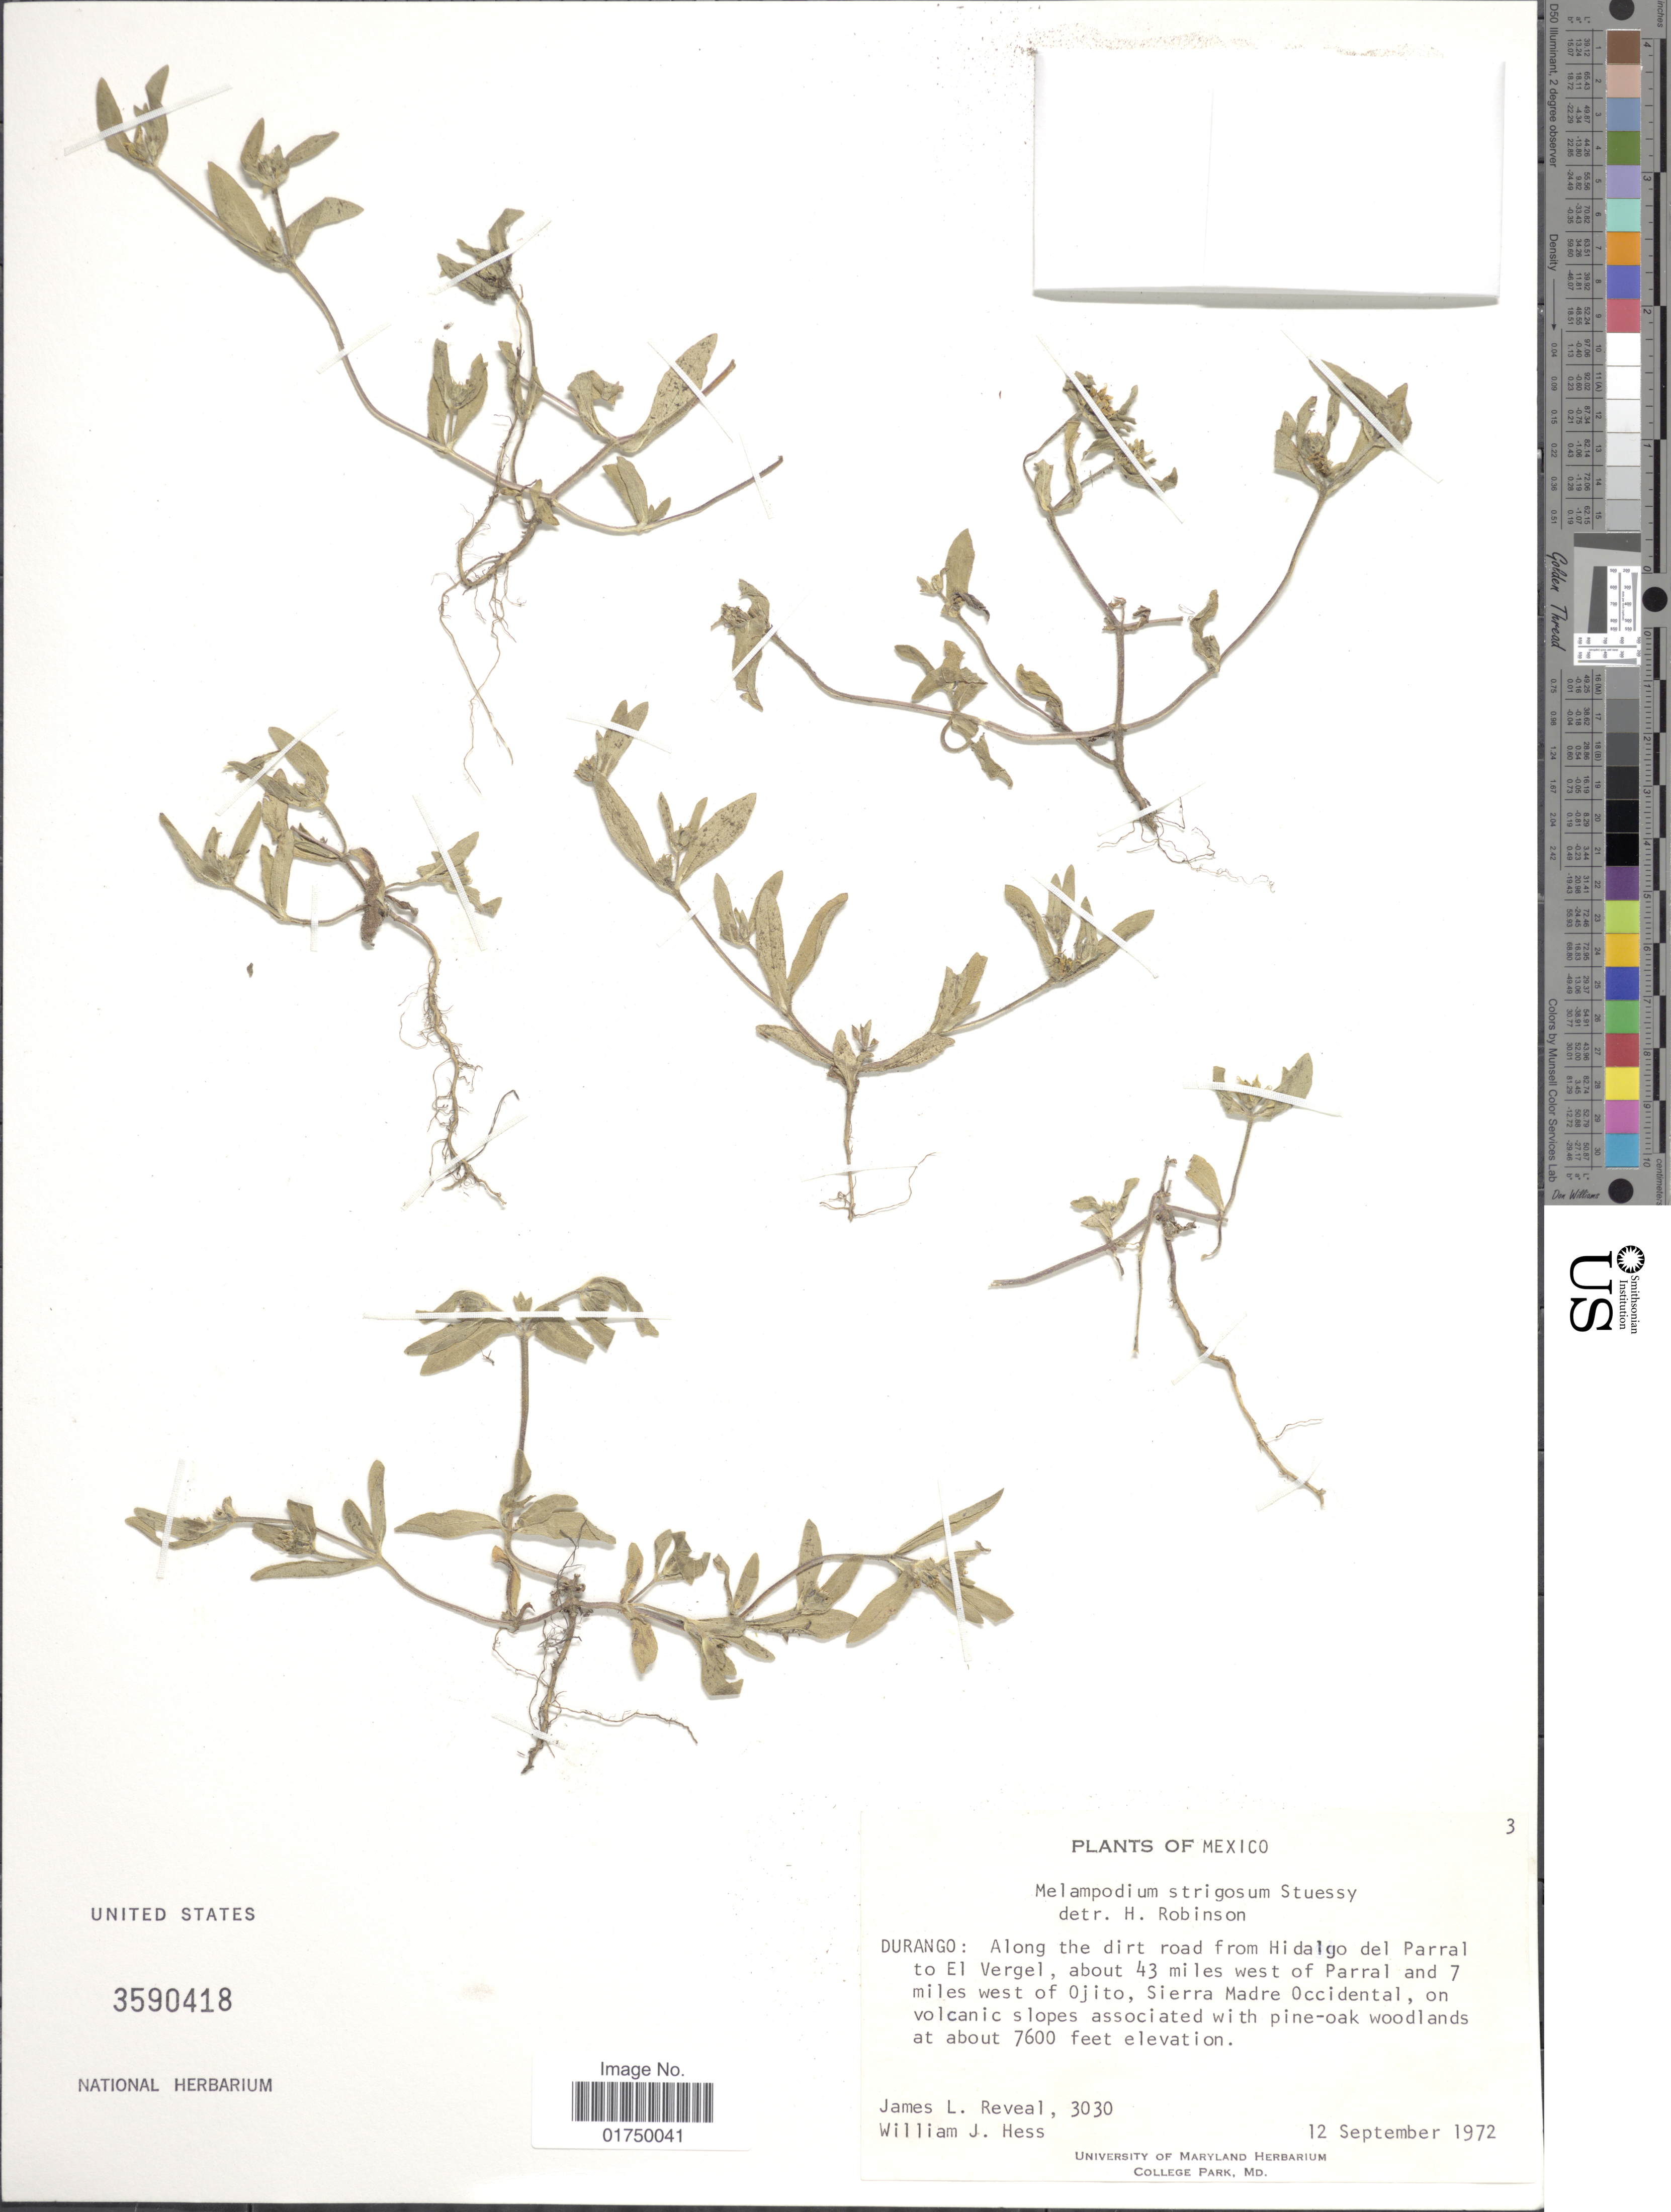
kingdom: Plantae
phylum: Tracheophyta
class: Magnoliopsida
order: Asterales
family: Asteraceae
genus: Melampodium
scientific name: Melampodium strigosum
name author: Stuessy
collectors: J. L. Reveal & W. Hess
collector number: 3030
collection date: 1972-09-12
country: Mexico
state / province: Durango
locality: Durango: Along the dirt road from Hidalgo del Parral to El Vergel, about 43 miles west of Parral and 7 miles west of Ojito. Sierra Madre Occidental, on volcanic slopes associated with pine-oak woodlands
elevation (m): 2316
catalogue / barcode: US 3590418